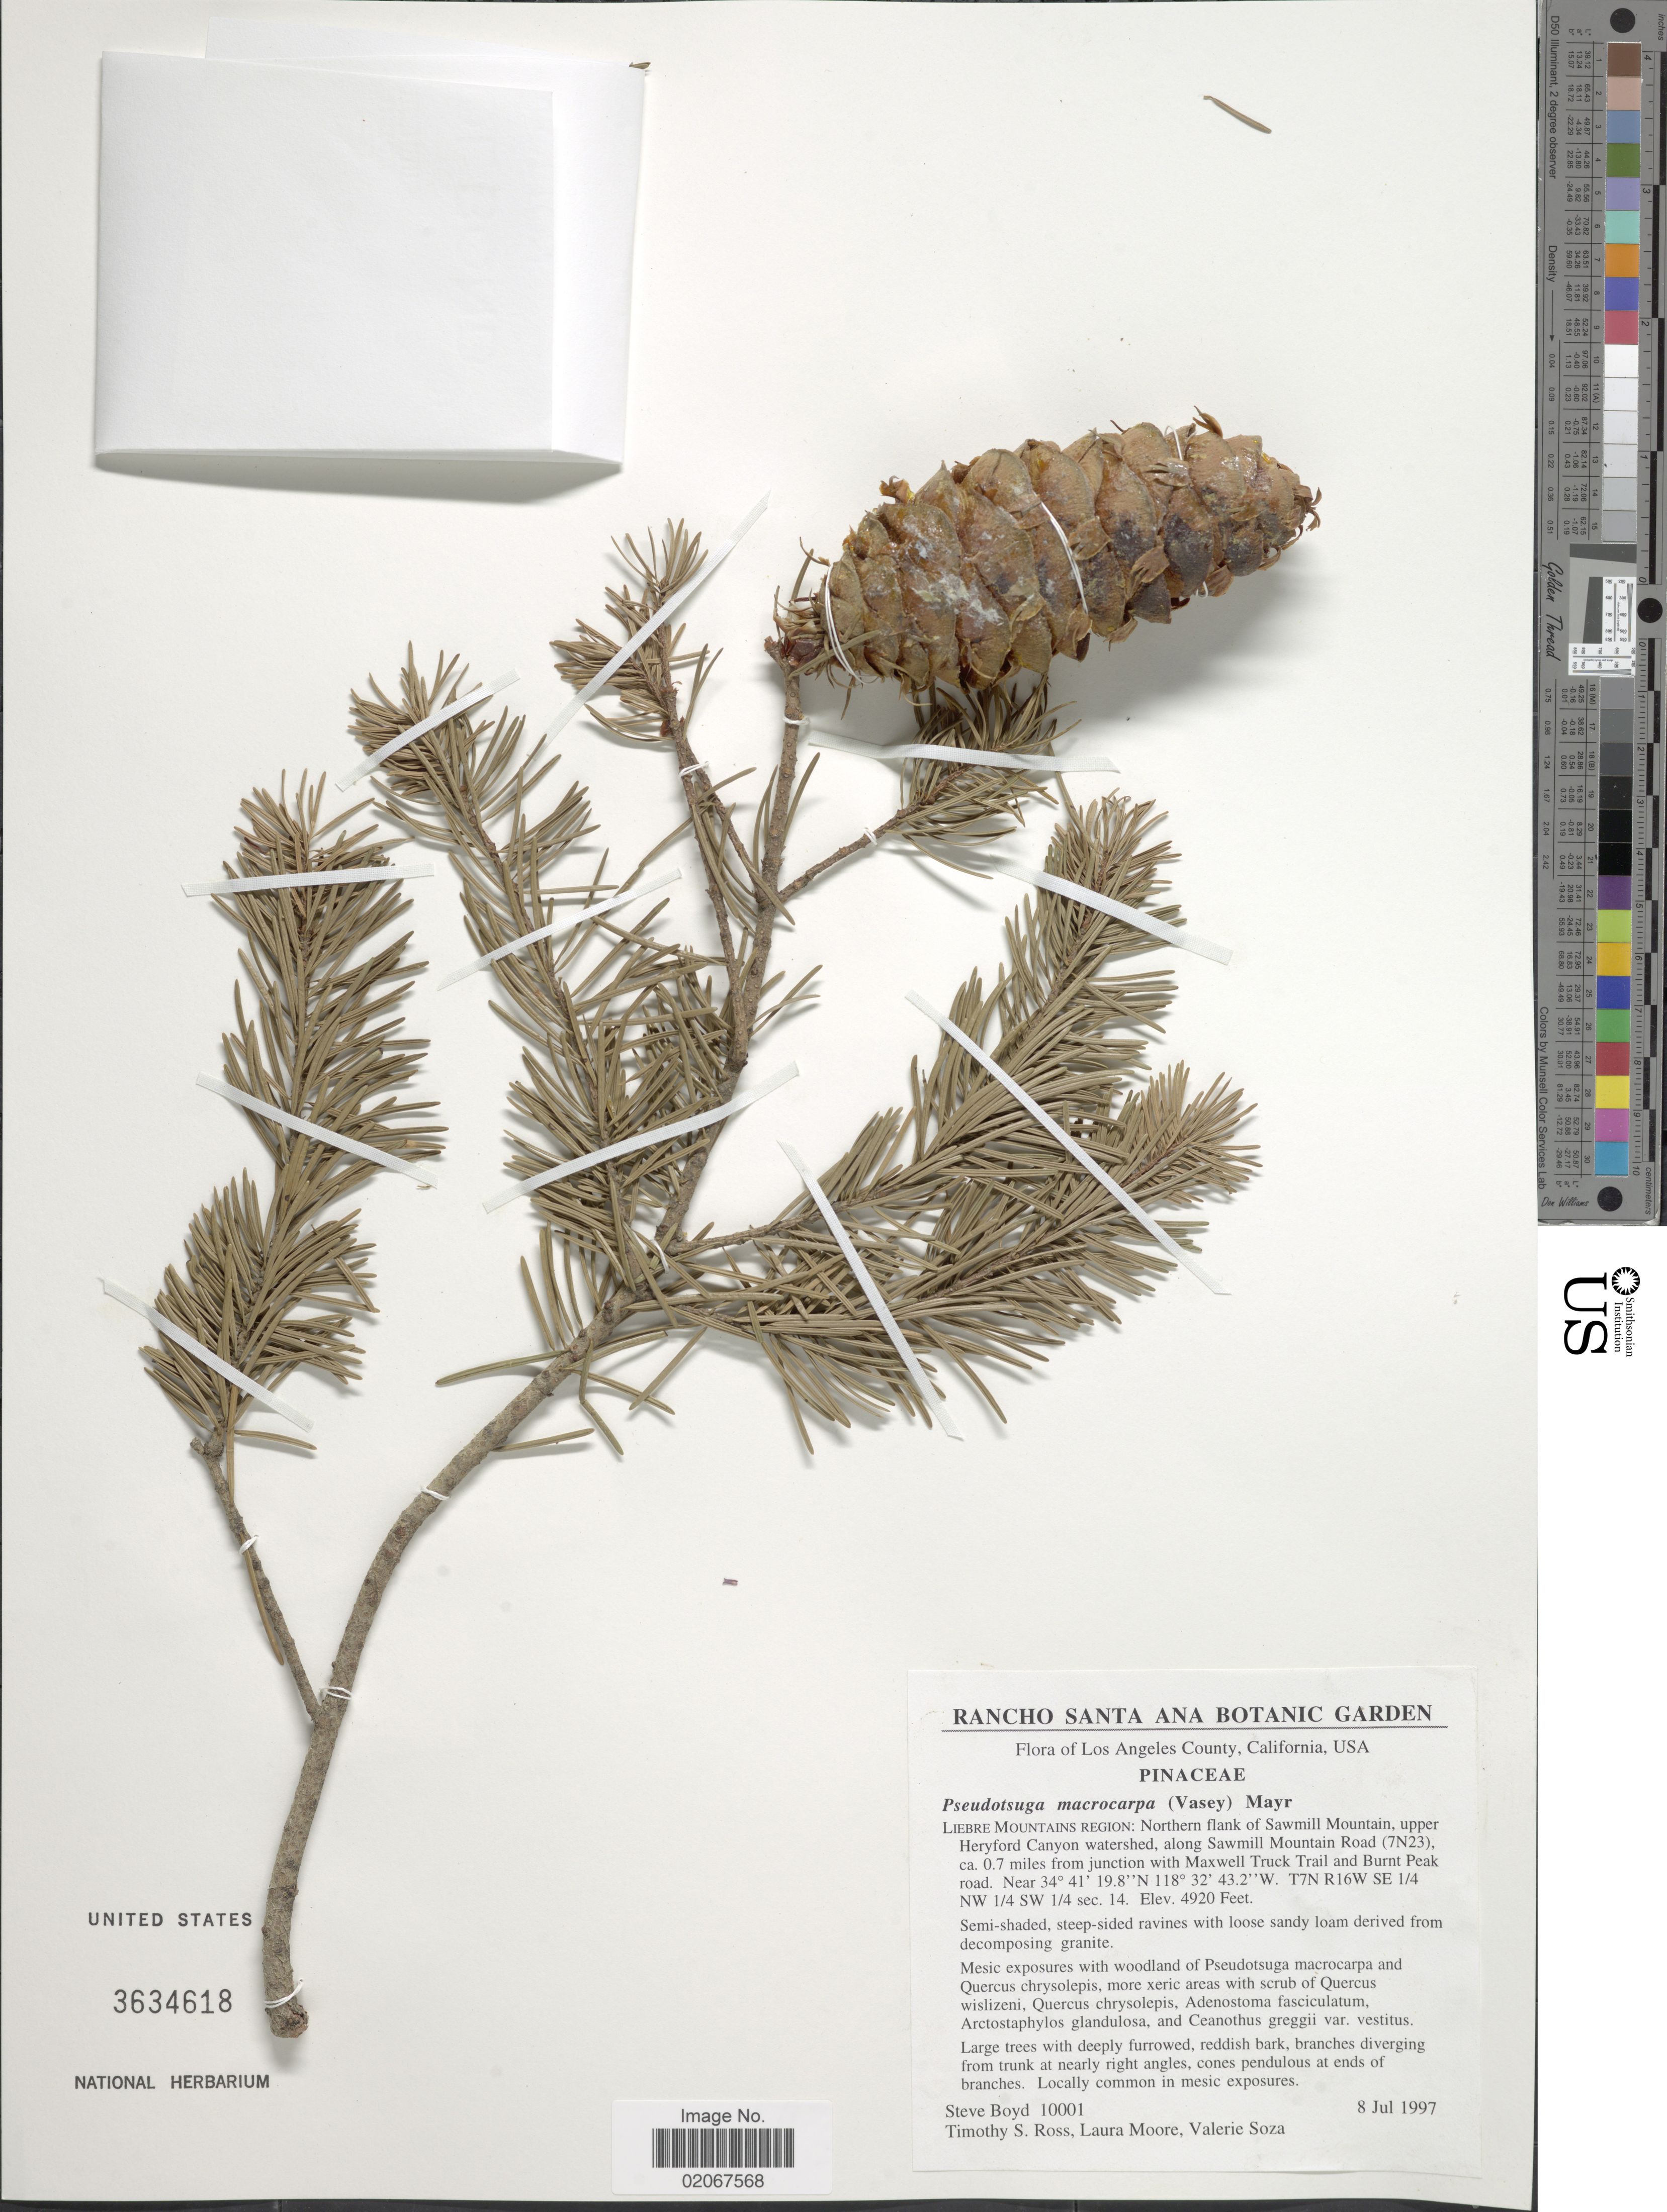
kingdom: Plantae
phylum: Tracheophyta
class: Pinopsida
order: Pinales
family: Pinaceae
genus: Pseudotsuga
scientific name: Pseudotsuga macrocarpa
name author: (Vasey) Mayr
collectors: S. Boyd, T. Ross, L. Moore & V. Soza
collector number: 10001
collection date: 1997-07-08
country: United States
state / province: California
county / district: Los Angeles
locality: Los Angeles County, California, U.S.A. Liebre Mountains Region: Northern flank of Sawmill Mountain, upper Heryford canyon watershed, along Sawmill Mountain Road (7N23), ca. 0.7 miles from junction with Maxwell Truck Trail and Burnt Peak road. T7N R16W SE 1/4 NW 1/4 SW 1/4 sec.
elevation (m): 1500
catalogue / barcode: US 3634618